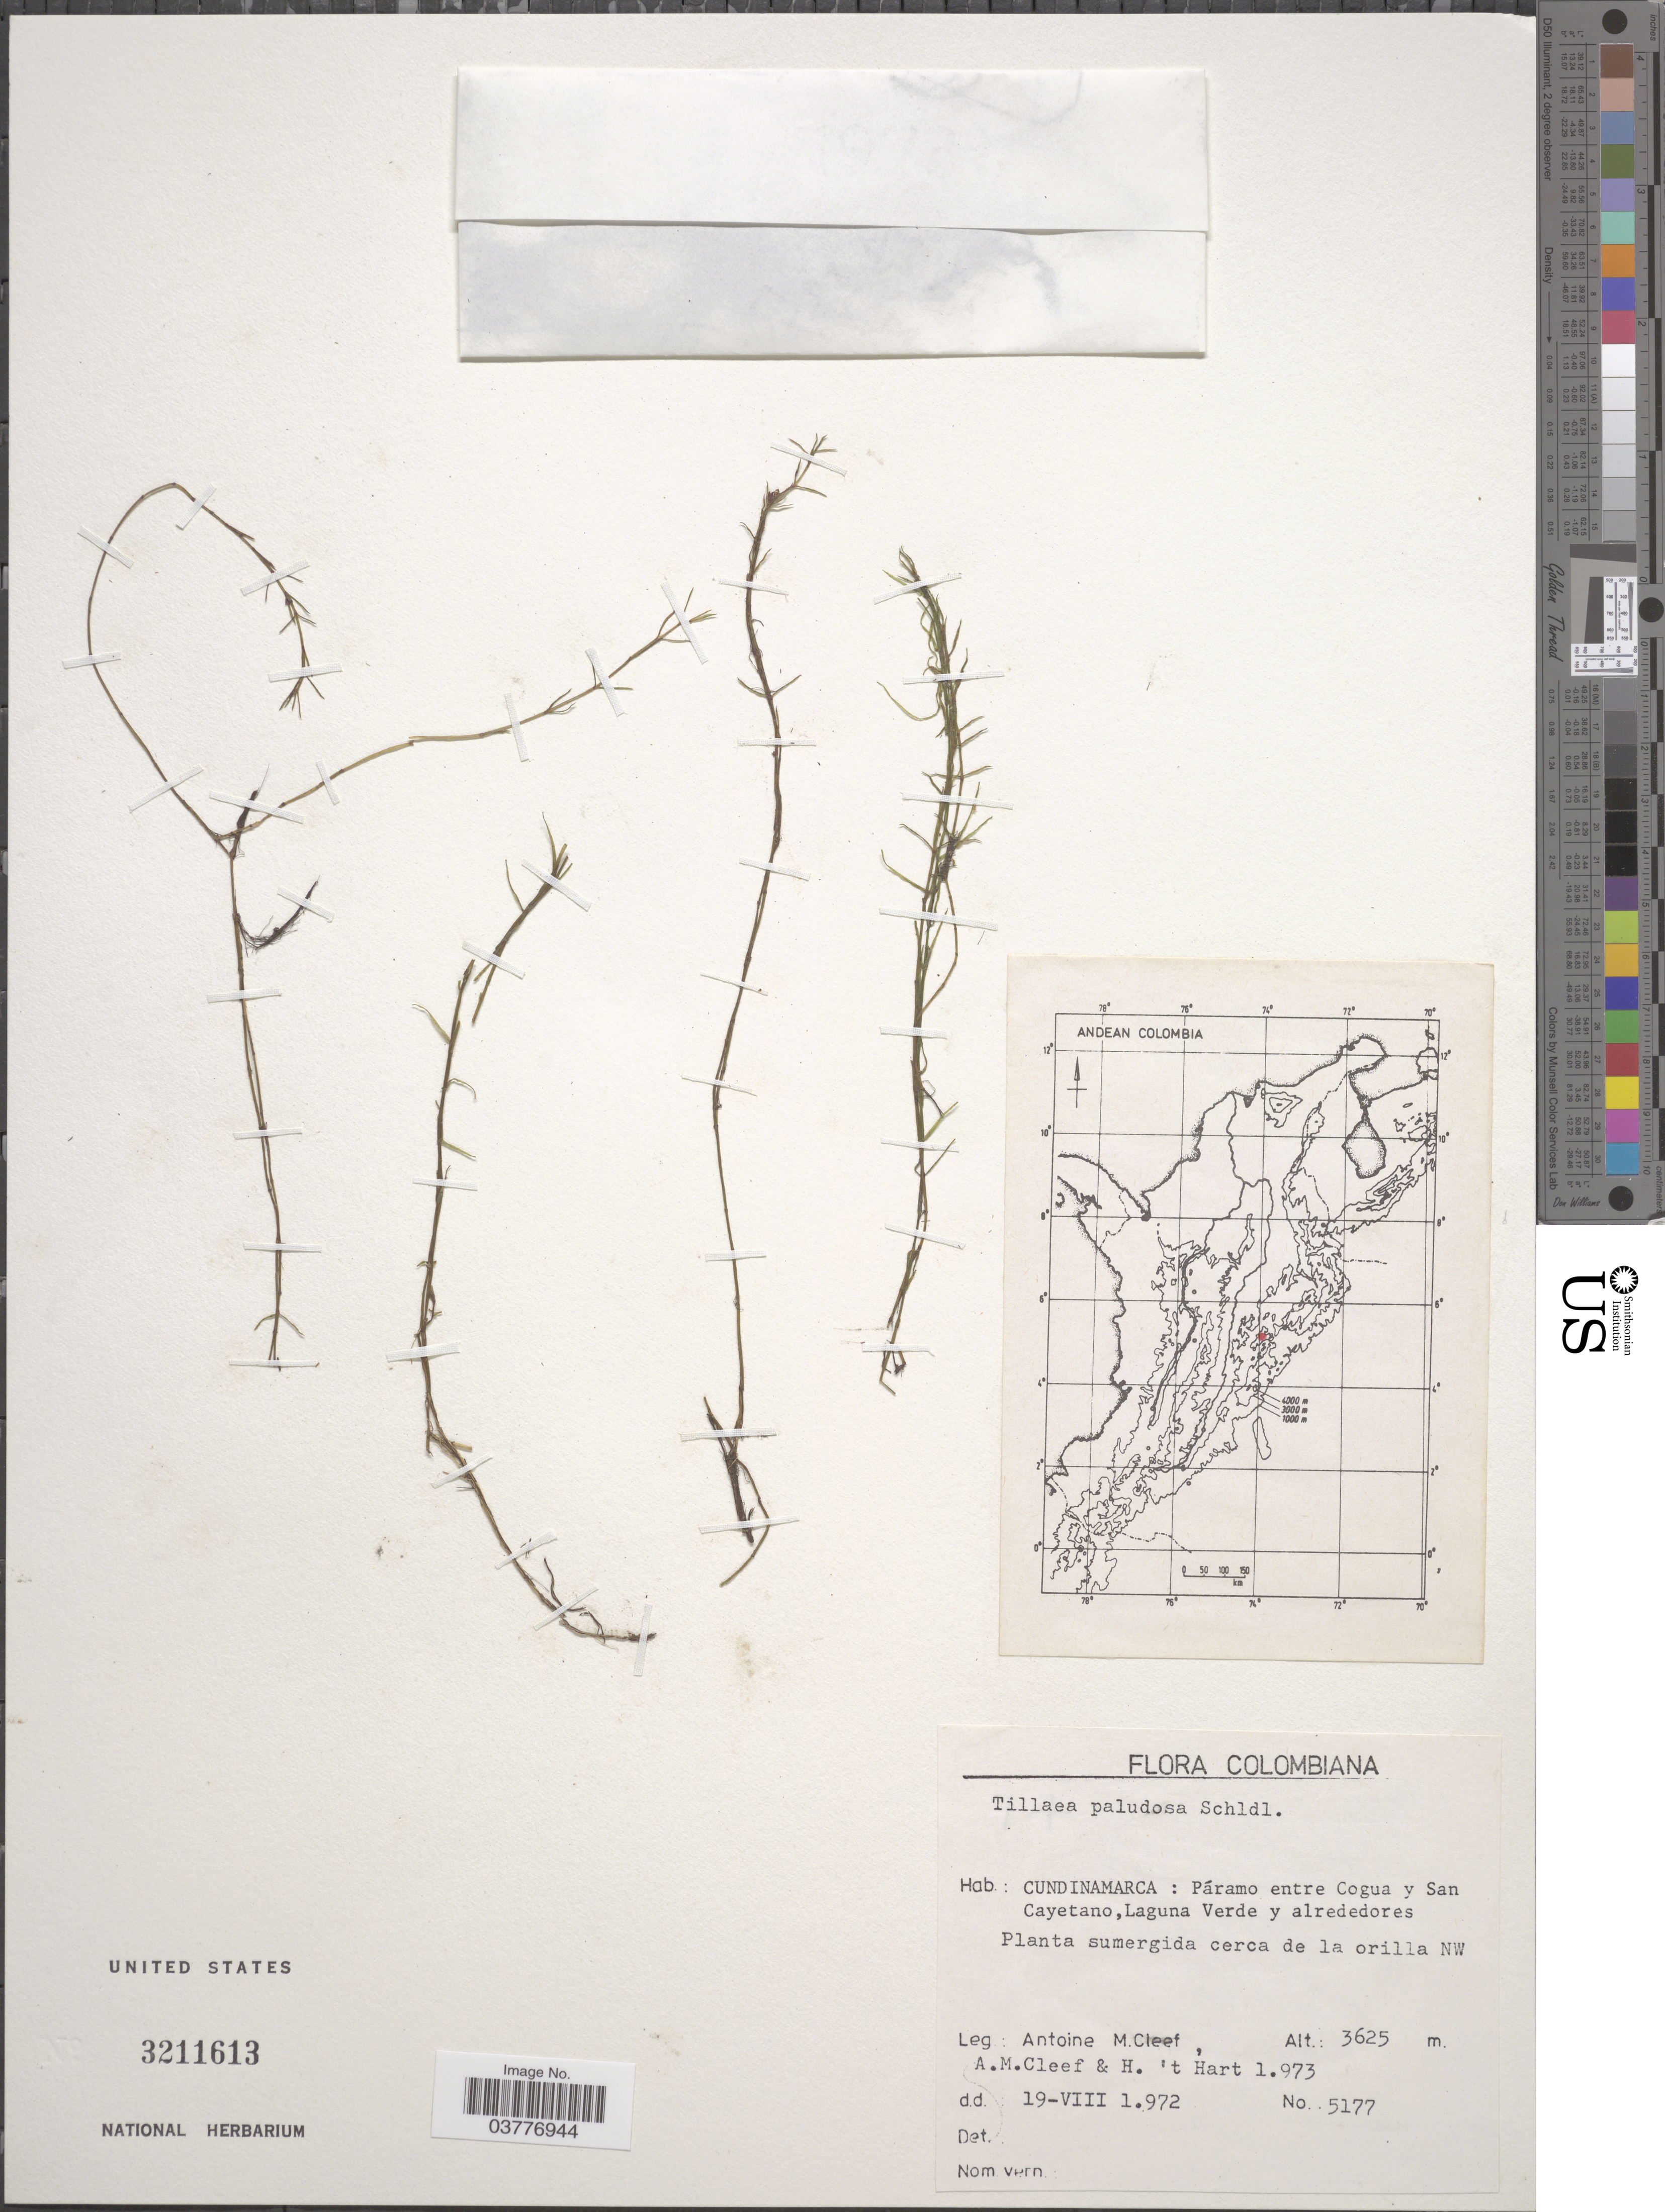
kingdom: Plantae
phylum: Tracheophyta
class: Magnoliopsida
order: Saxifragales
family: Crassulaceae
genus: Crassula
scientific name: Crassula peduncularis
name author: (Sm.) Cambess.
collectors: A. M. Cleef, A. M. Cleef & H. 't Hart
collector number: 5177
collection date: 1972-08-19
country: Colombia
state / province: Cundinamarca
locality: Páramo entre Cogua y San Cayetano, Laguna Verde y alrededores. Planta sumergida cerca de la orilla NW.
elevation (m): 3625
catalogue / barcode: US 3211613